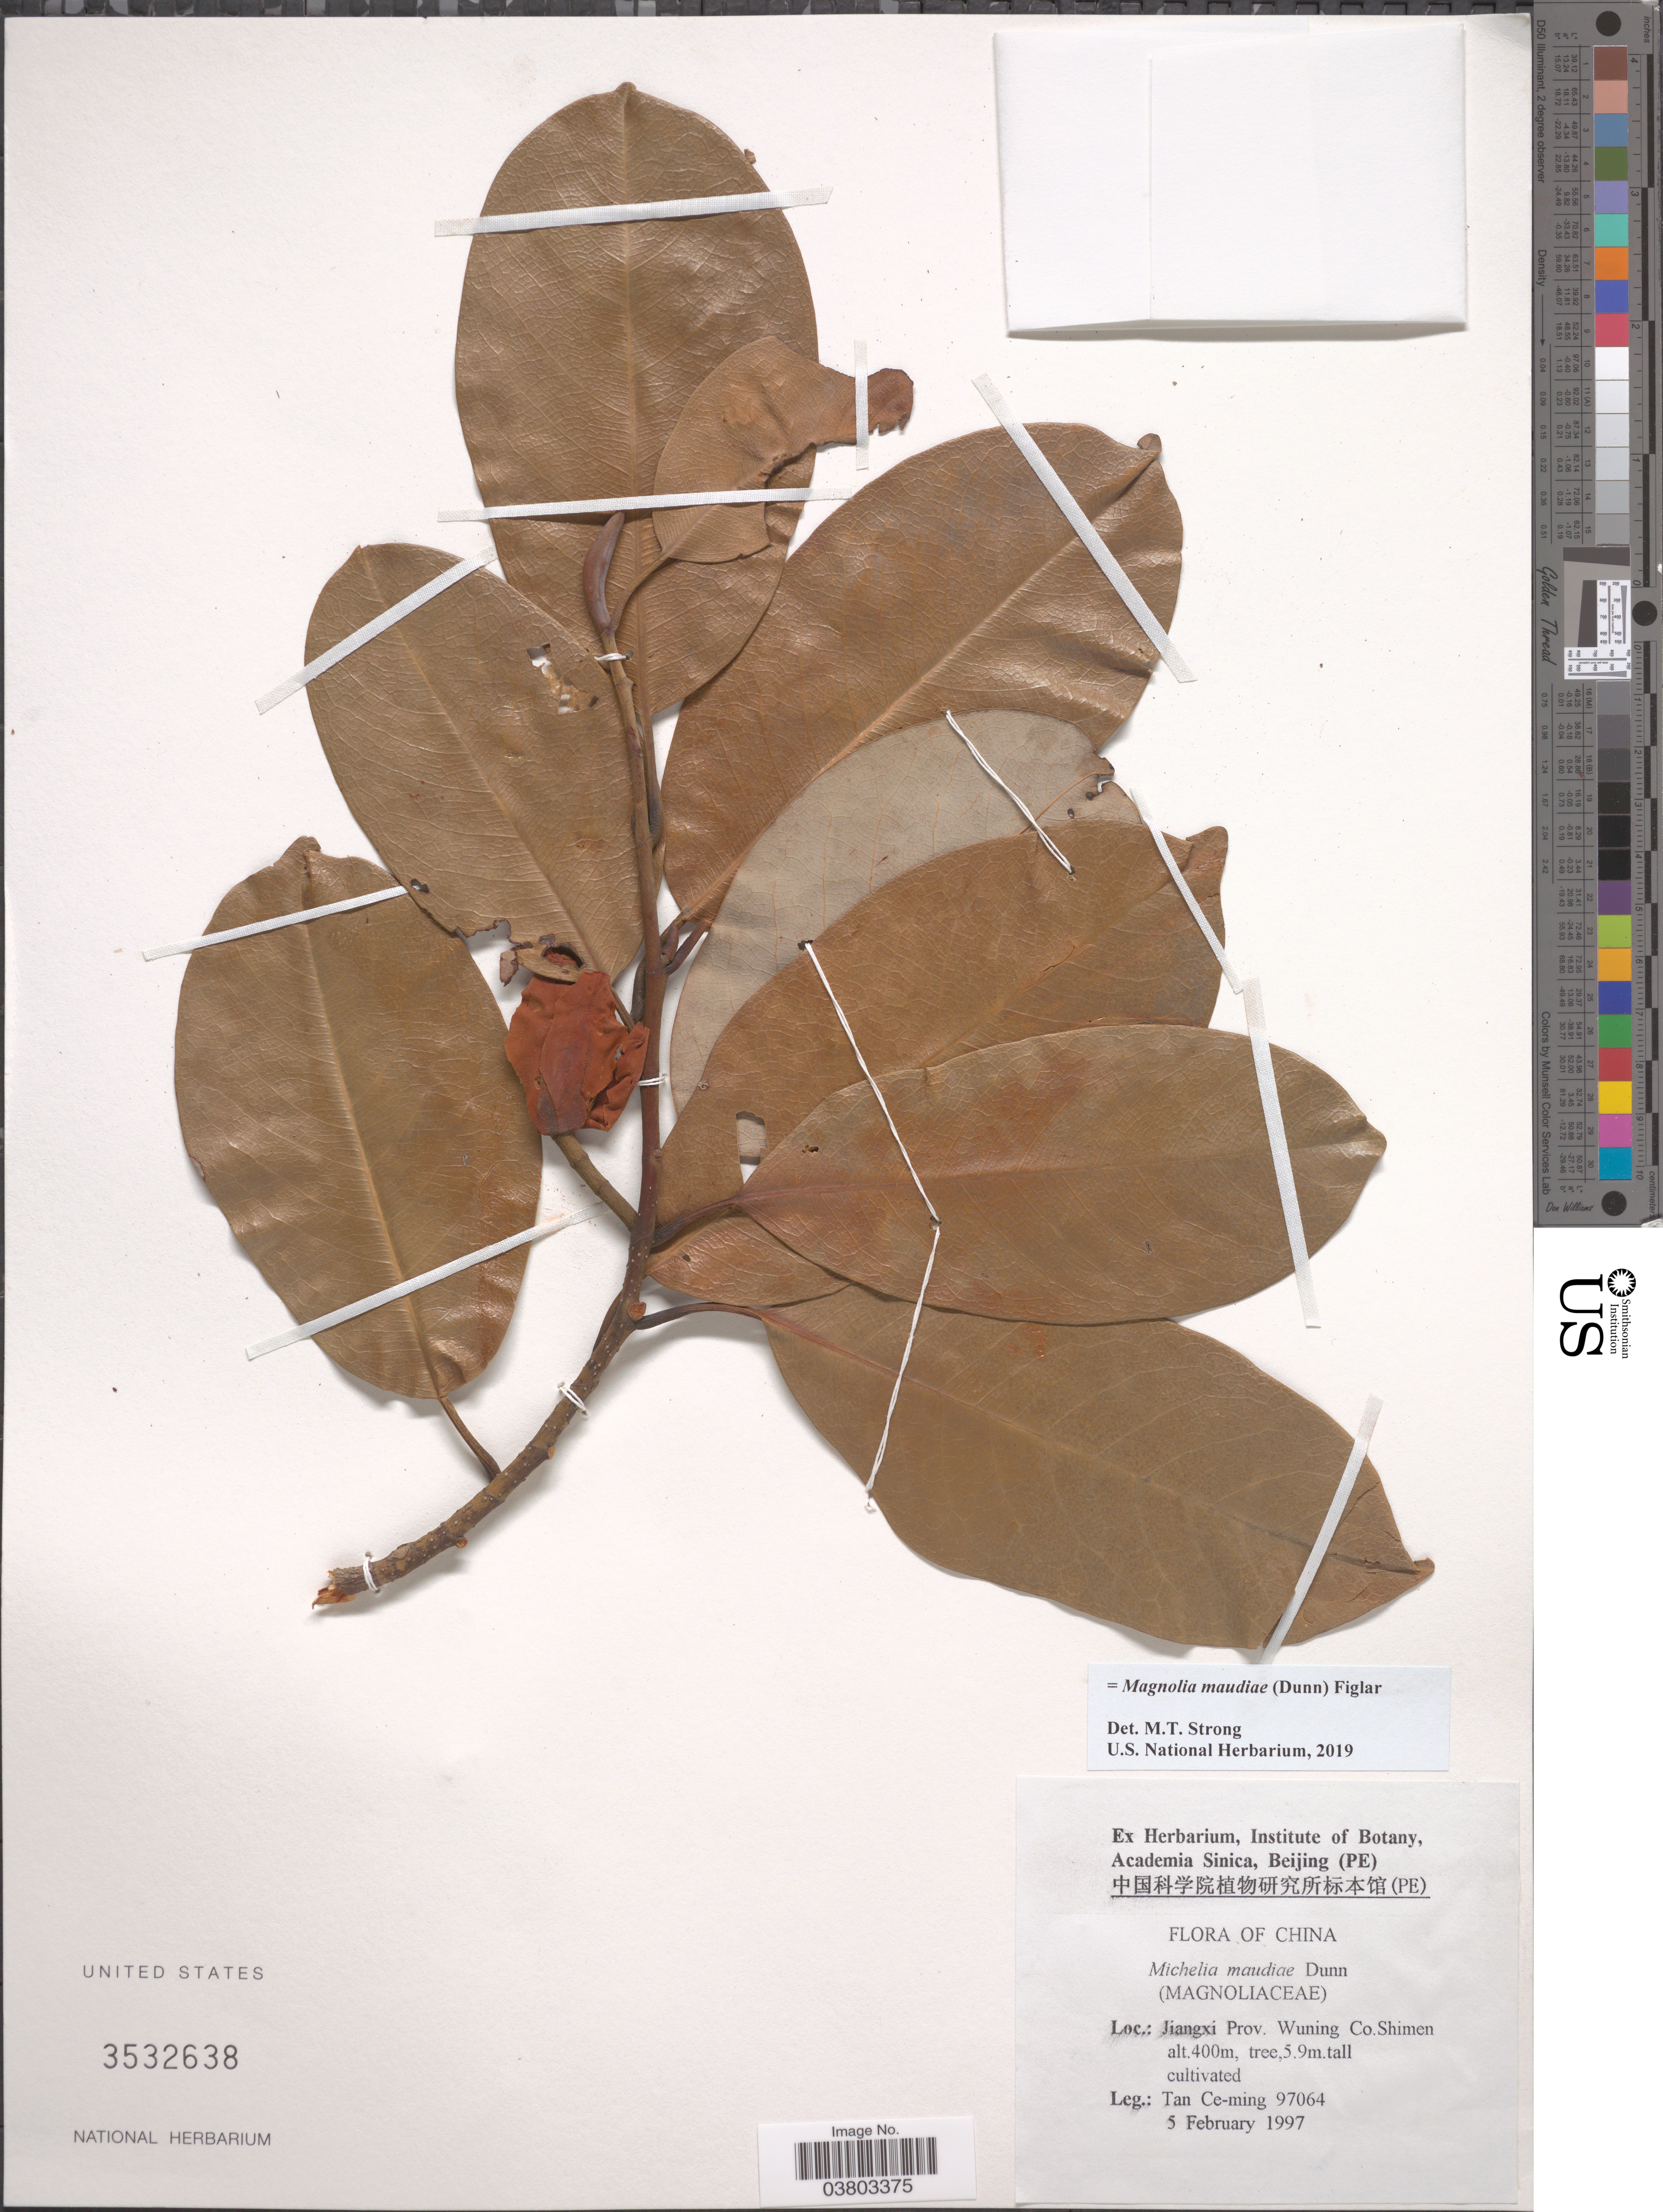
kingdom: Plantae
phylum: Tracheophyta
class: Magnoliopsida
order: Magnoliales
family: Magnoliaceae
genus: Magnolia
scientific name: Magnolia maudiae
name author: (Dunn) Figlar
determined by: Strong, Mark T., (BOT), Smithsonian Institution - National Museum of Natural History (UNITED STATES)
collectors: T. Ce-ming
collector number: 97064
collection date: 1997-02-05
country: China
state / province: Jiangxi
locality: Jiangxi Prov. Wuning Co. Shimen.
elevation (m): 400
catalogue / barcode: US 3532638